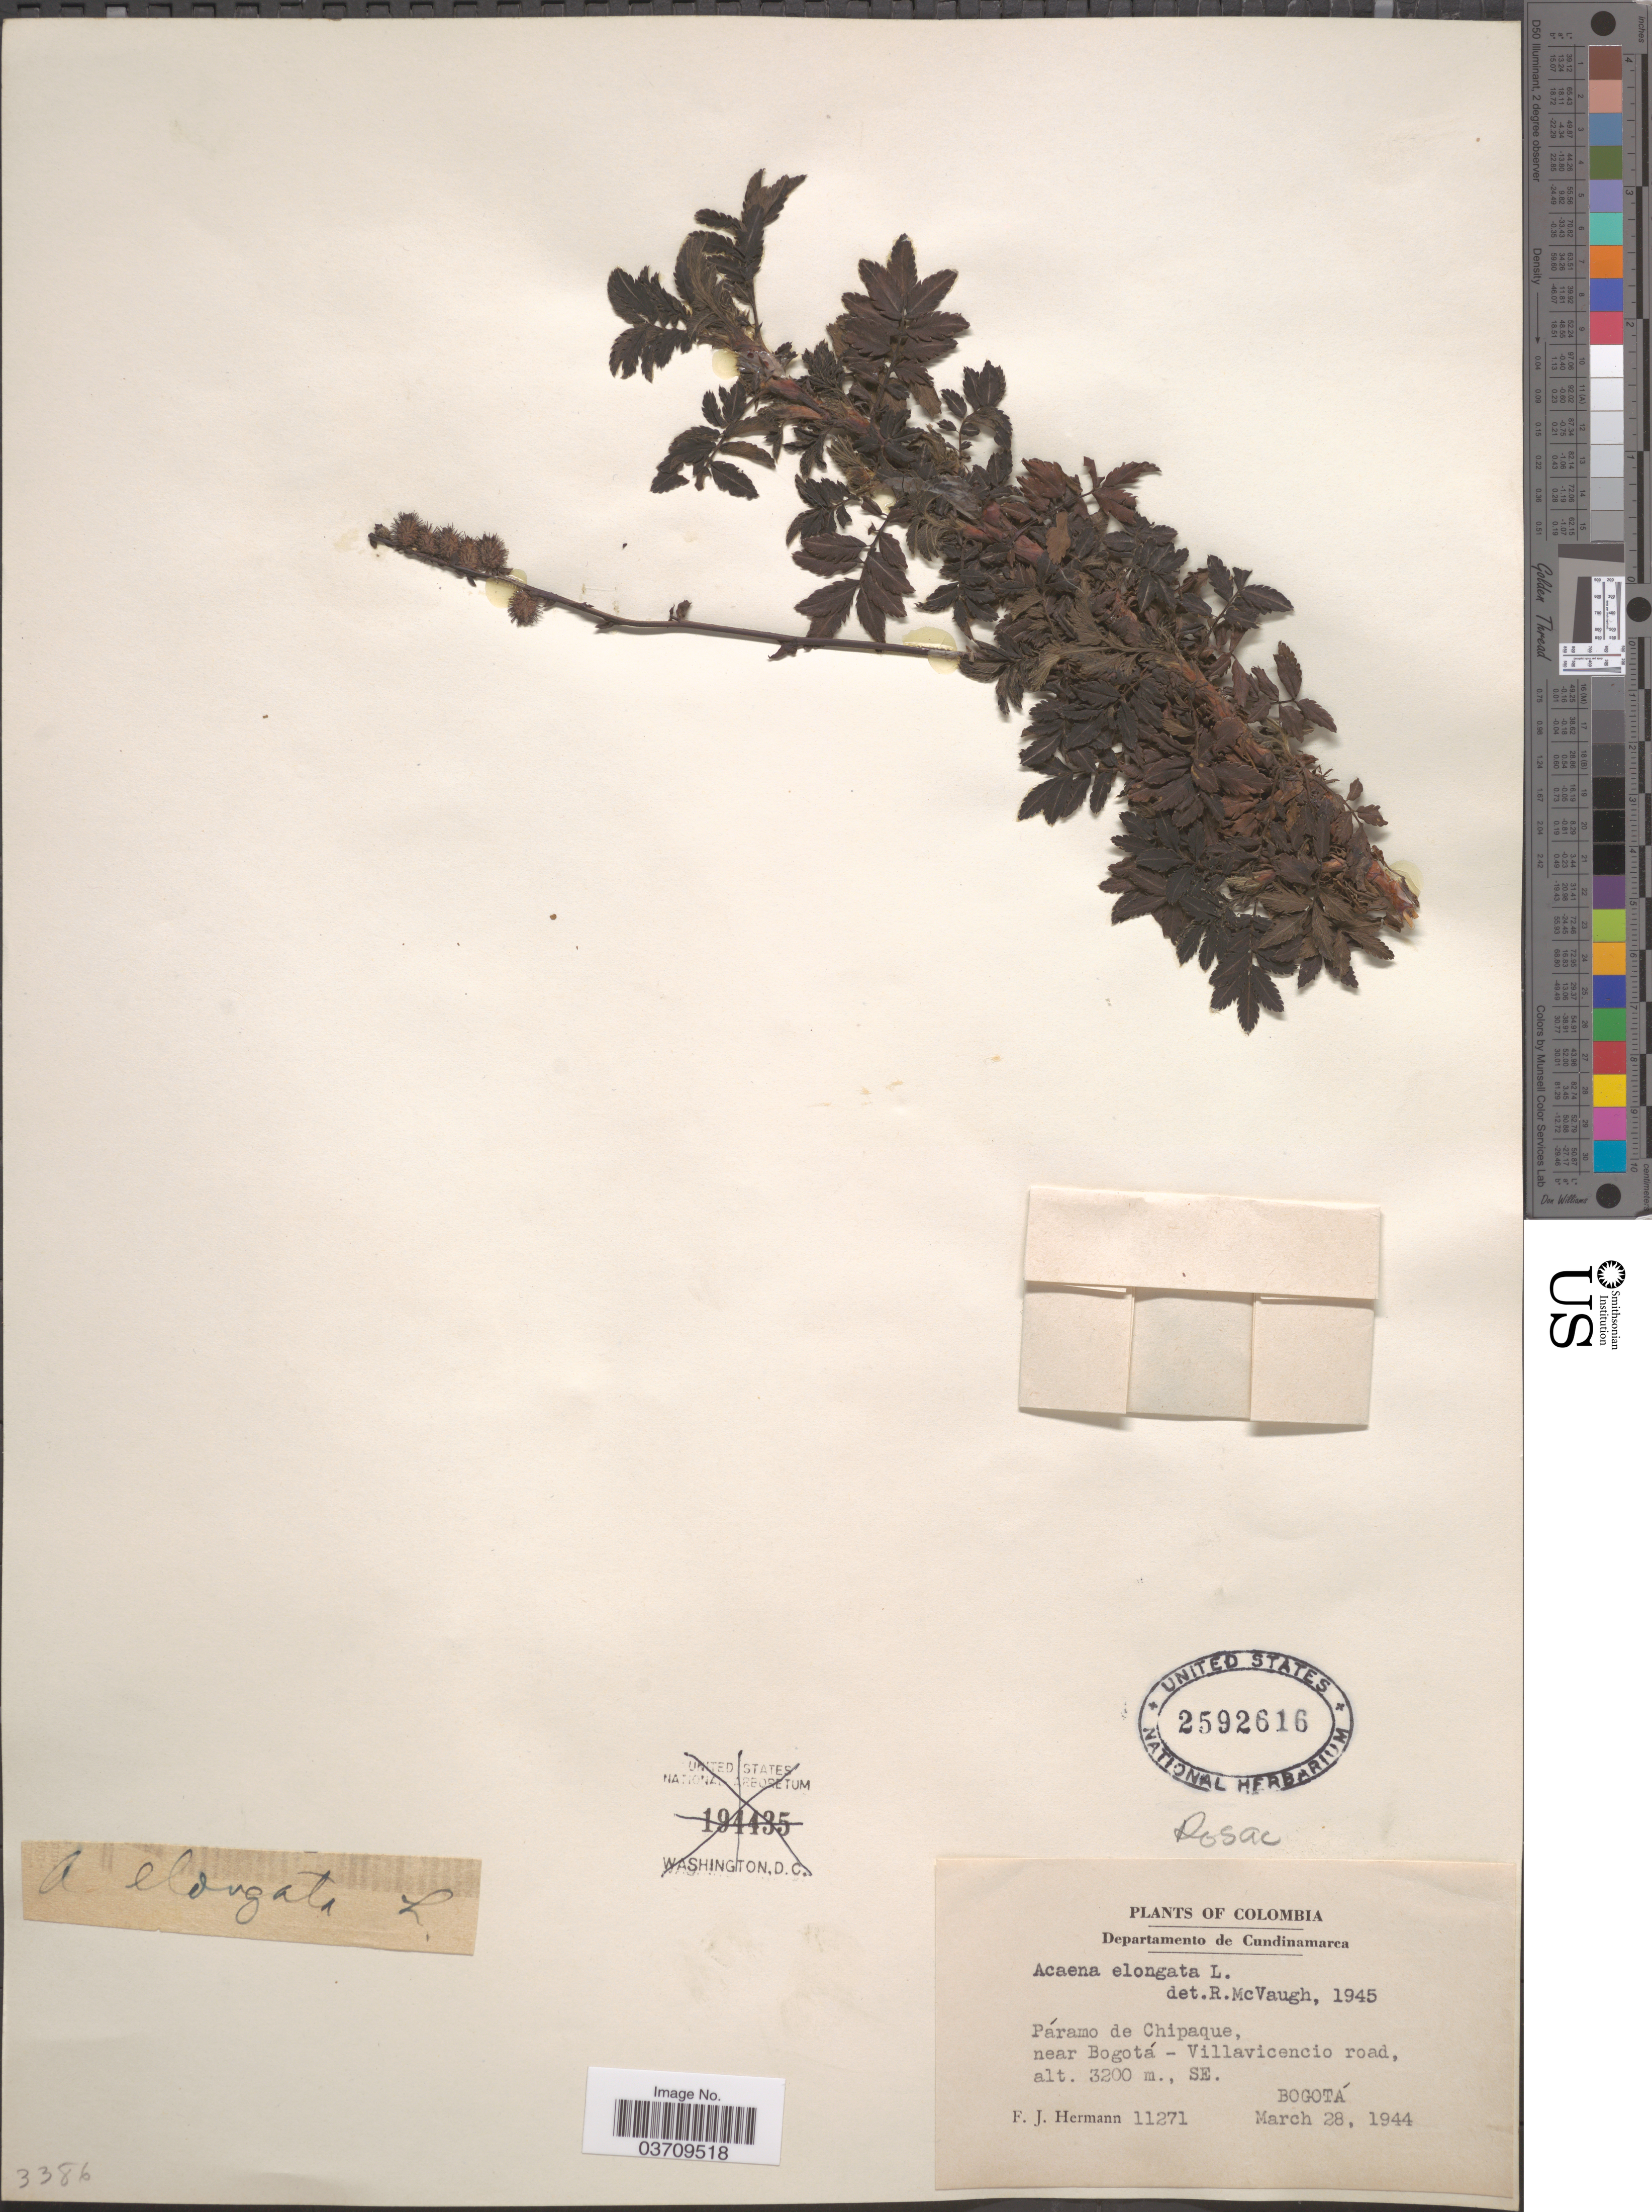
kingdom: Plantae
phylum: Tracheophyta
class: Magnoliopsida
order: Rosales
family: Rosaceae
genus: Acaena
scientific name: Acaena elongata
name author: L.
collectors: F. J. Hermann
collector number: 11271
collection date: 1944-03-28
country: Colombia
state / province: Cundinamarca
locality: Departamento de Cundinamarca. Páramo de Chipaque, near Bogotá - Villavicencio road. SE. Bogotá.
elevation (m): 3200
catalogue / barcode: US 2592616